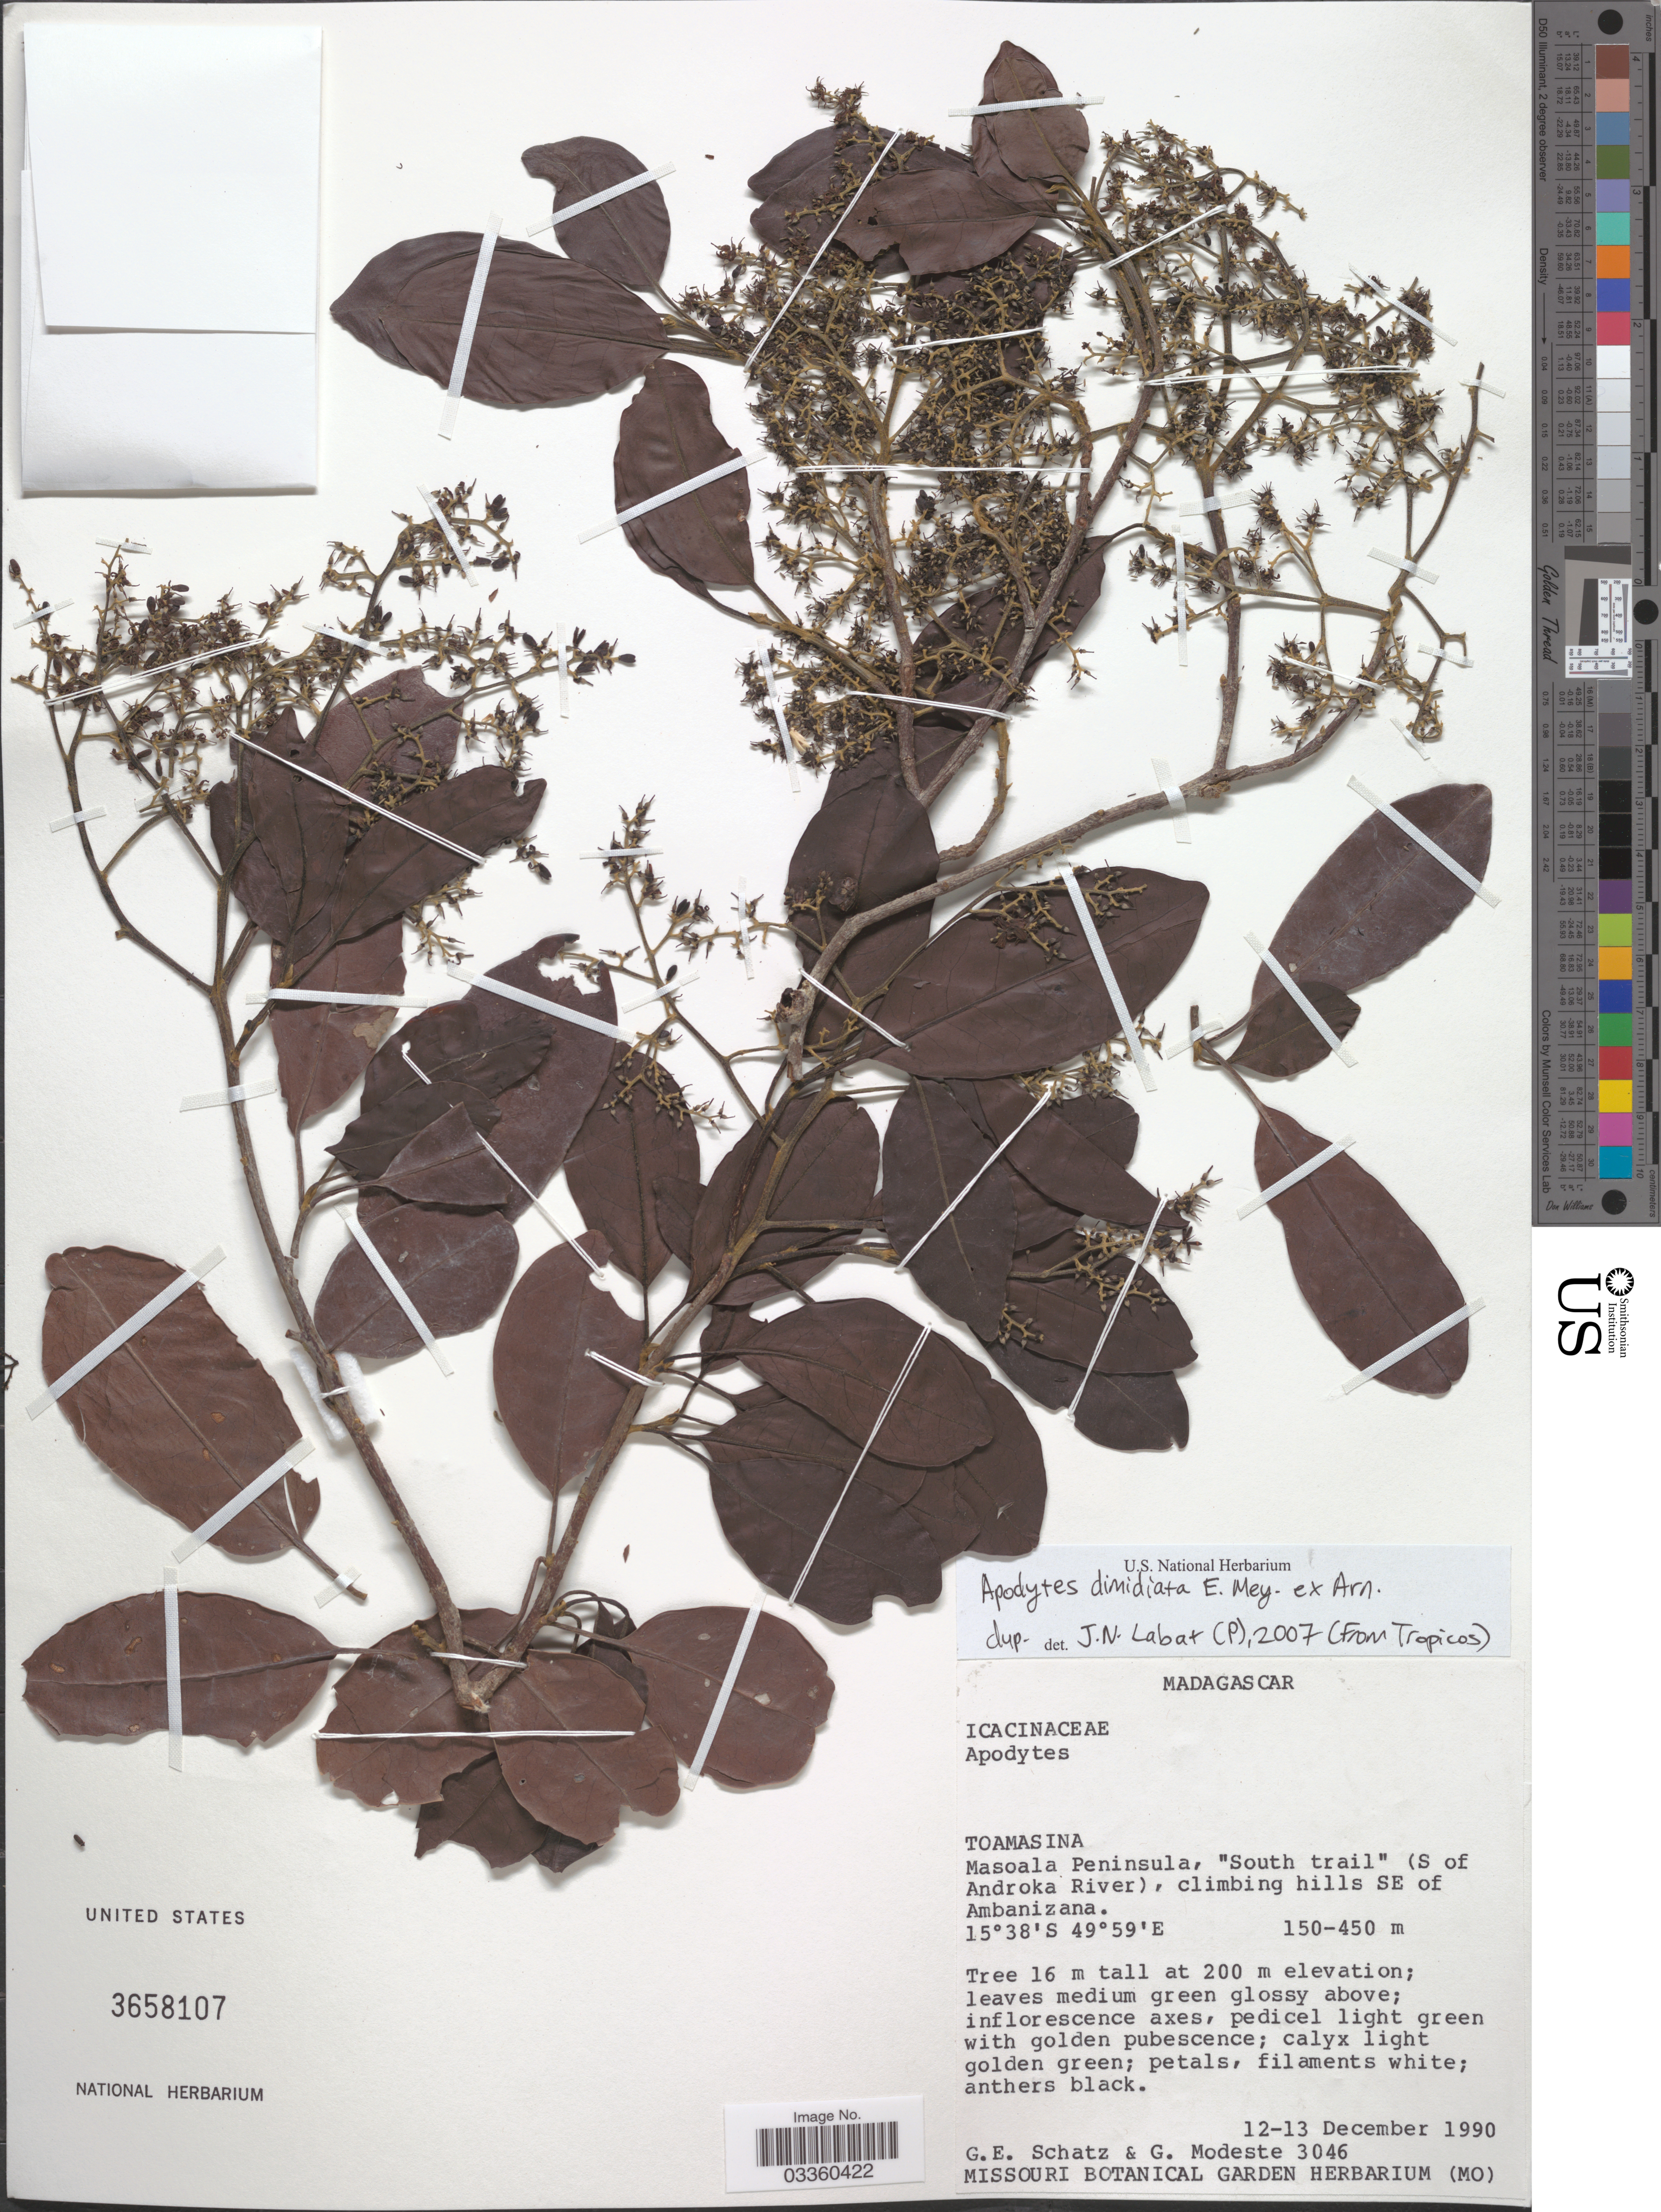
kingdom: Plantae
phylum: Tracheophyta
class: Magnoliopsida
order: Metteniusales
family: Metteniusaceae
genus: Apodytes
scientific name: Apodytes dimidiata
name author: E. Mey. ex Arn.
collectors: G. Schatz & G. Modeste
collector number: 3046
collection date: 1990-12-12/1990-12-13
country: Madagascar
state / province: Analanjirofo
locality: Masoala Peninsula, "South trail" (S of Androka River), climbing hills SE of Ambanizana.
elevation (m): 150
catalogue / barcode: US 3658107